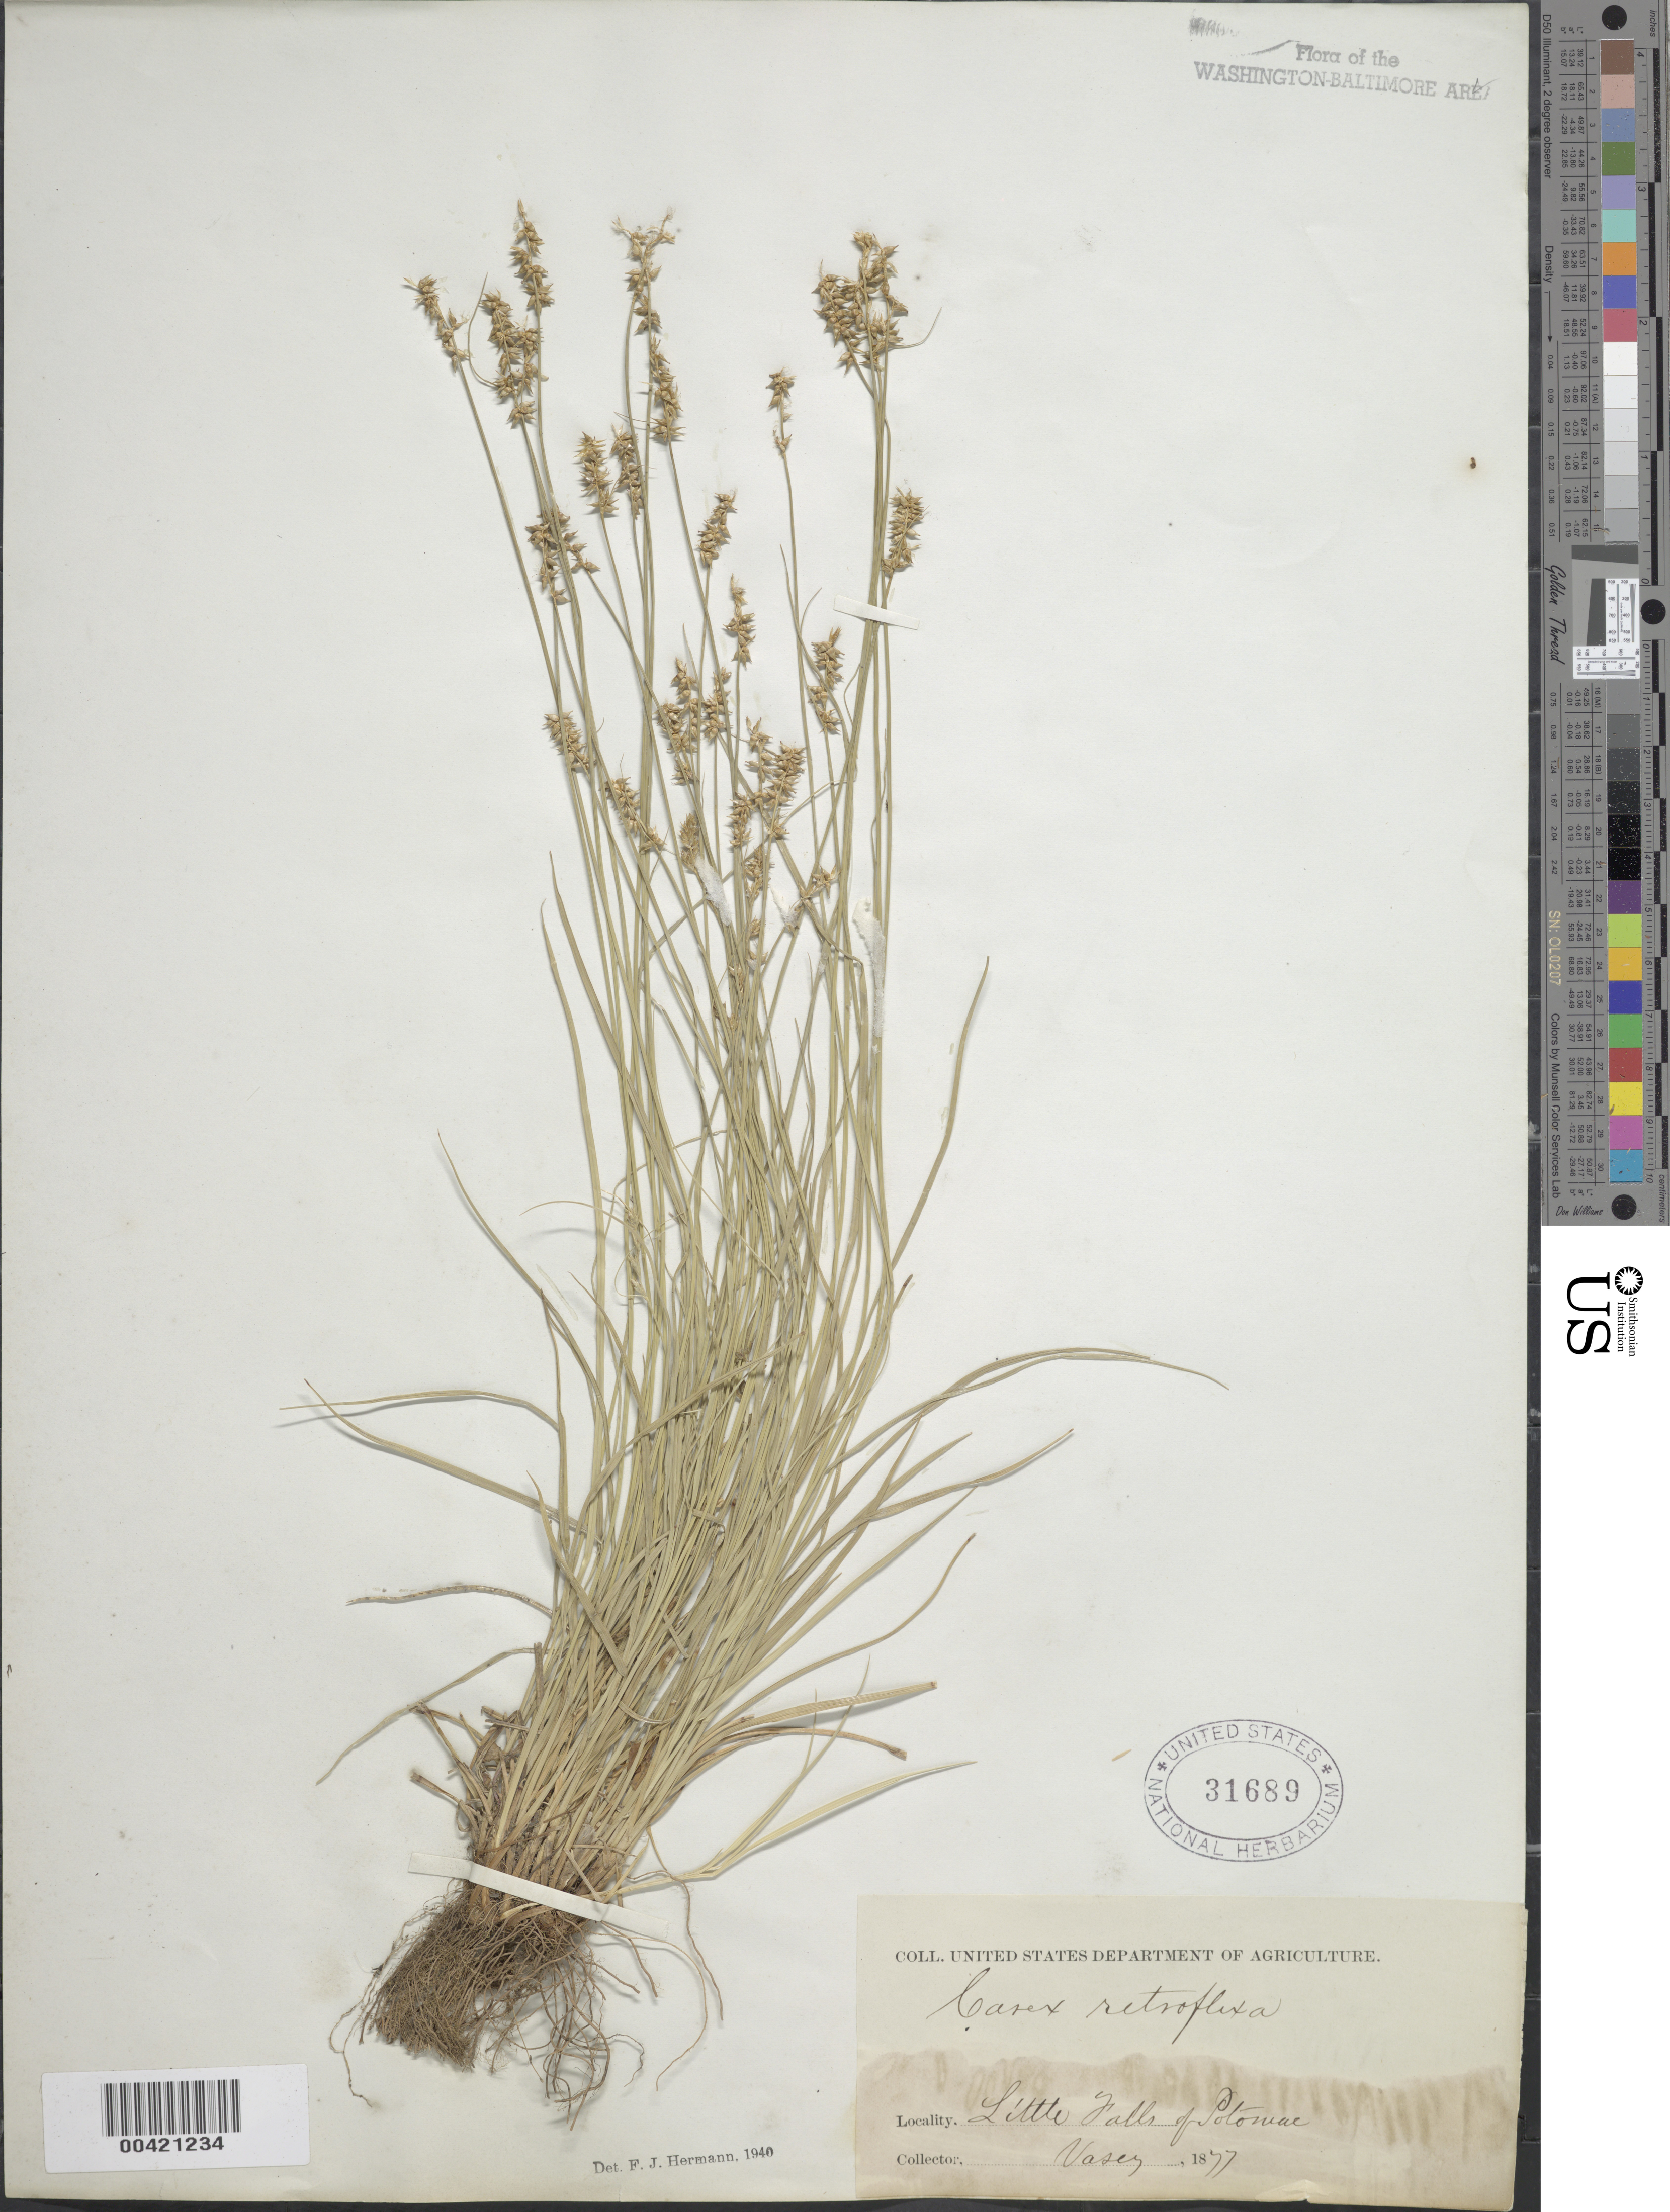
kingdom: Plantae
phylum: Tracheophyta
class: Liliopsida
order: Poales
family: Cyperaceae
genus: Carex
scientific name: Carex retroflexa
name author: Muhl. ex Willd.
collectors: G. Vasey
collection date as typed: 1877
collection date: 1877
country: United States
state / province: Maryland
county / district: Montgomery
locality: Little Falls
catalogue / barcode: US 31689